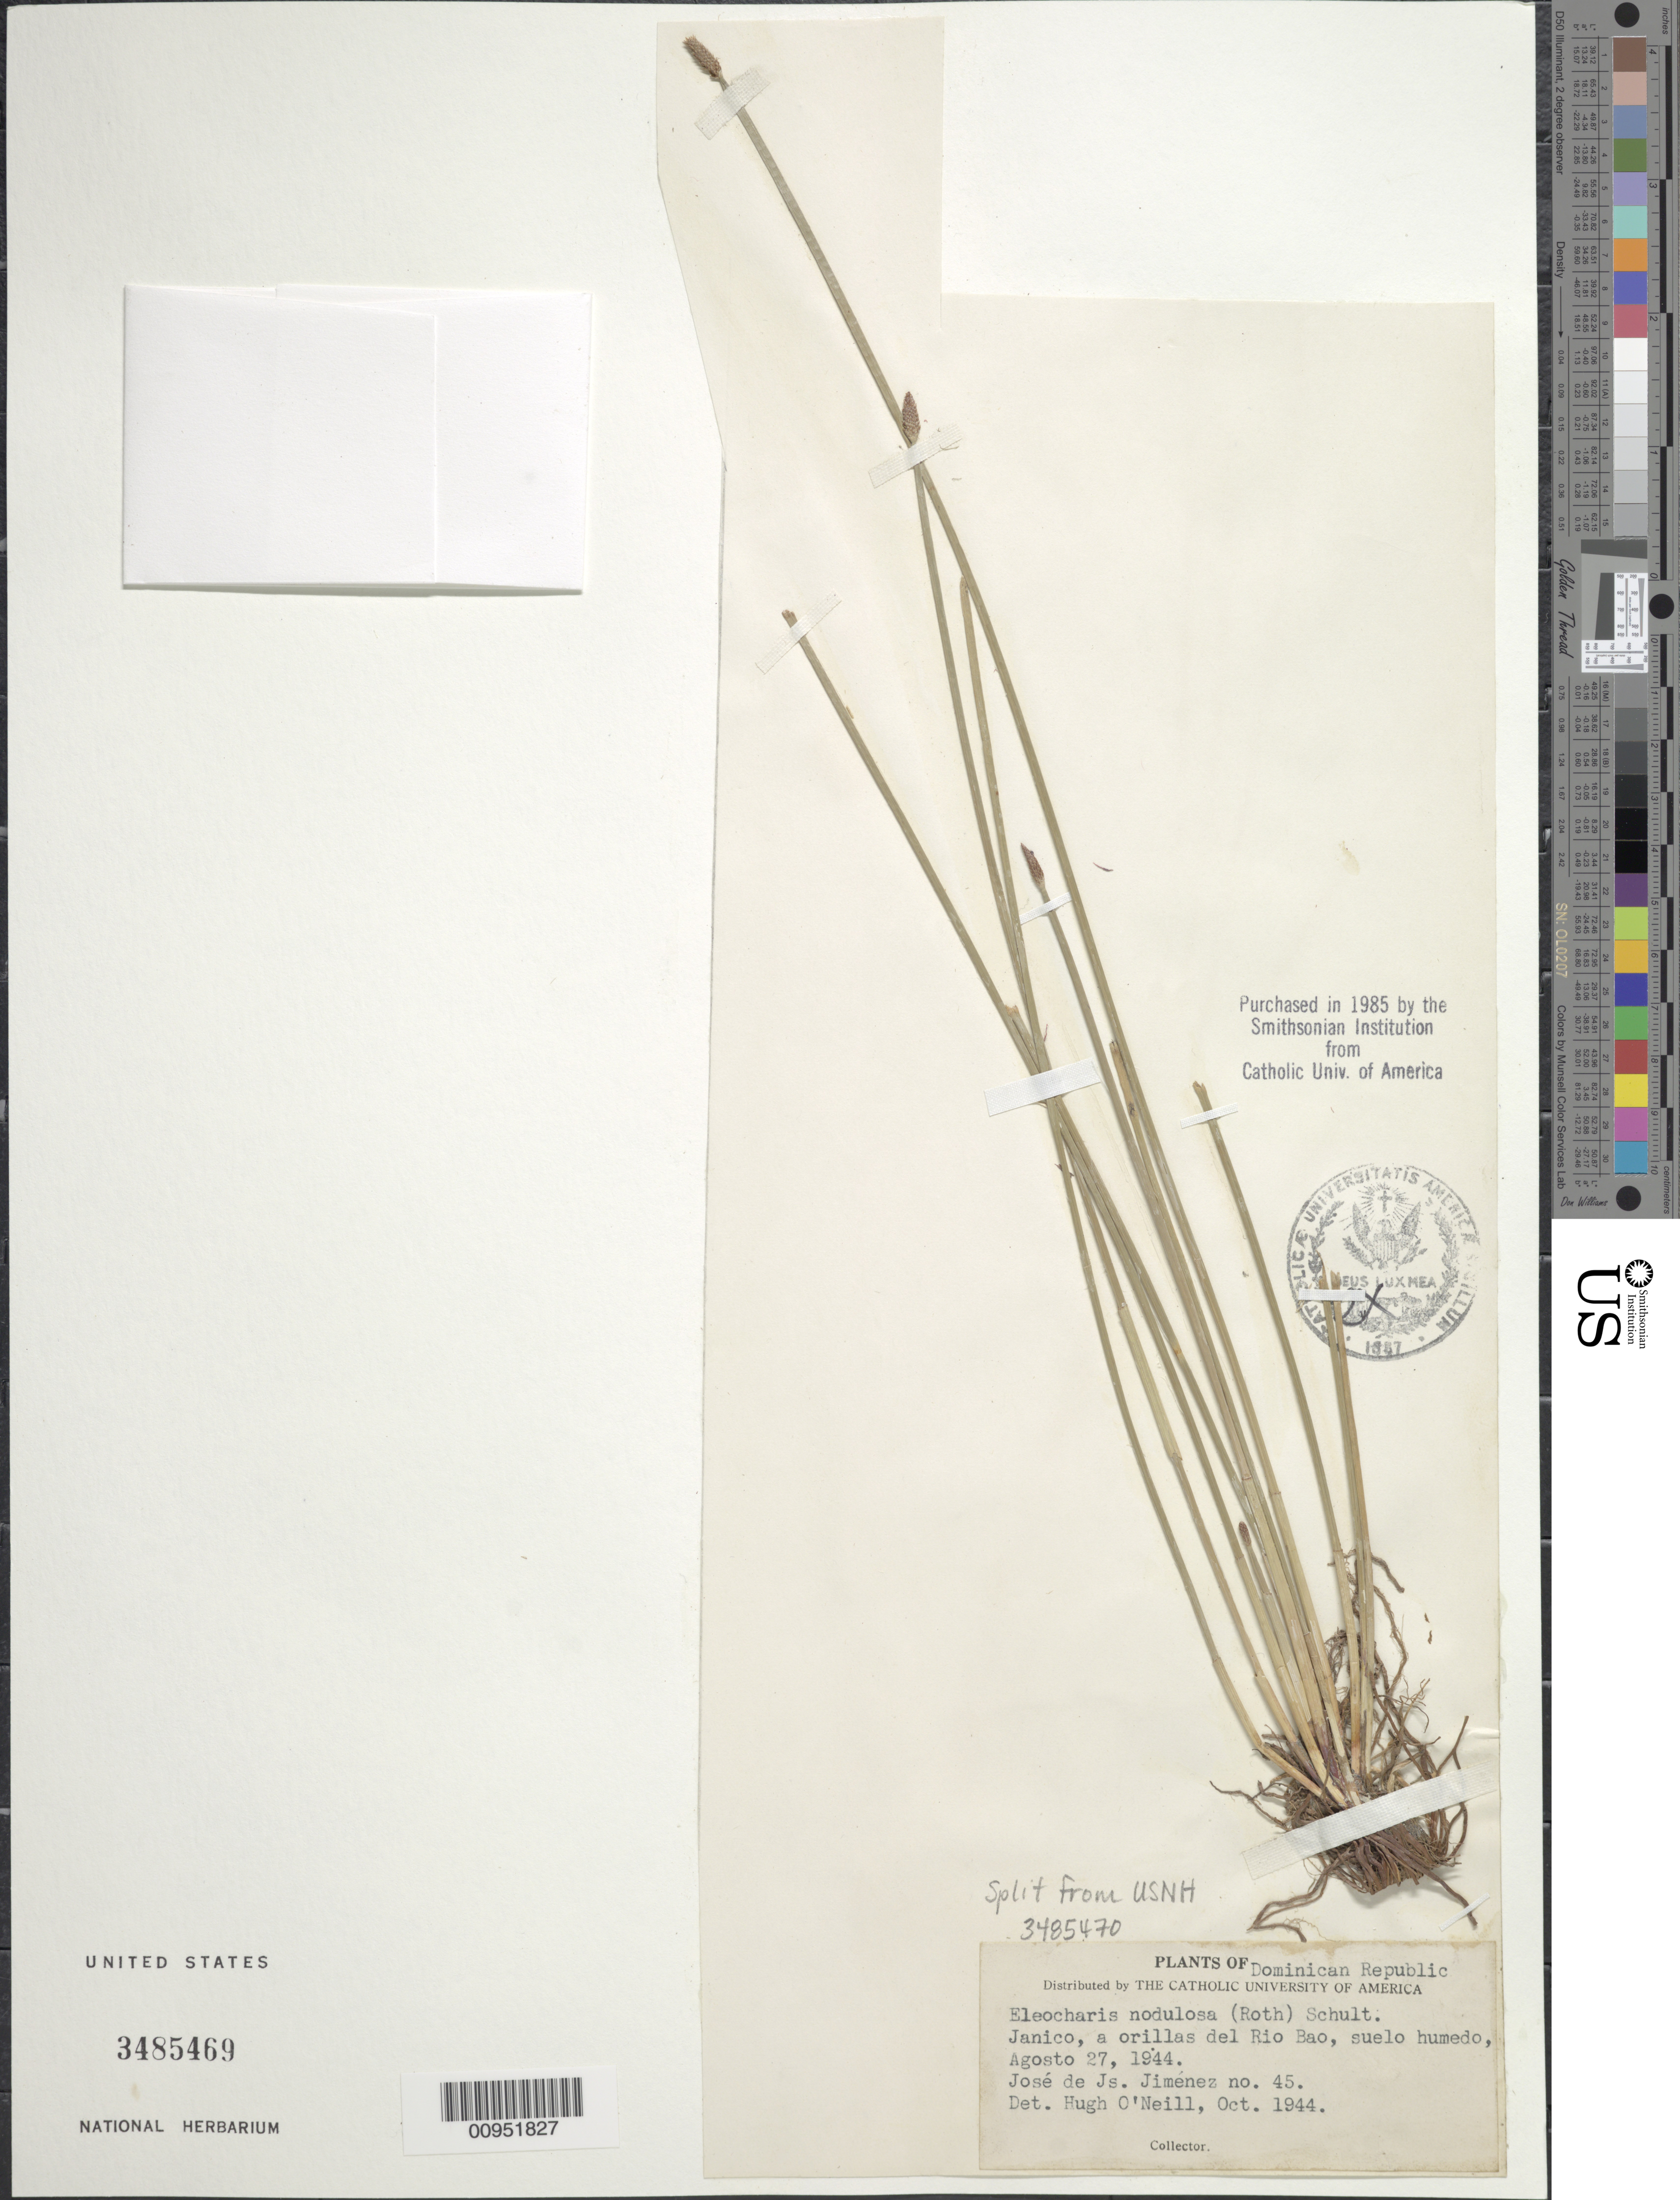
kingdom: Plantae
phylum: Tracheophyta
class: Liliopsida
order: Poales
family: Cyperaceae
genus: Eleocharis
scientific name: Eleocharis montana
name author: (Kunth) Roem. & Schult.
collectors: J. J. Jiménez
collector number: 45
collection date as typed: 27 Aug 1944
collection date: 1944-08-27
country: Dominican Republic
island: Hispaniola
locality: Janico, a orillas del Rio Bao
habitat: Suelo humedo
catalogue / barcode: US 3485469